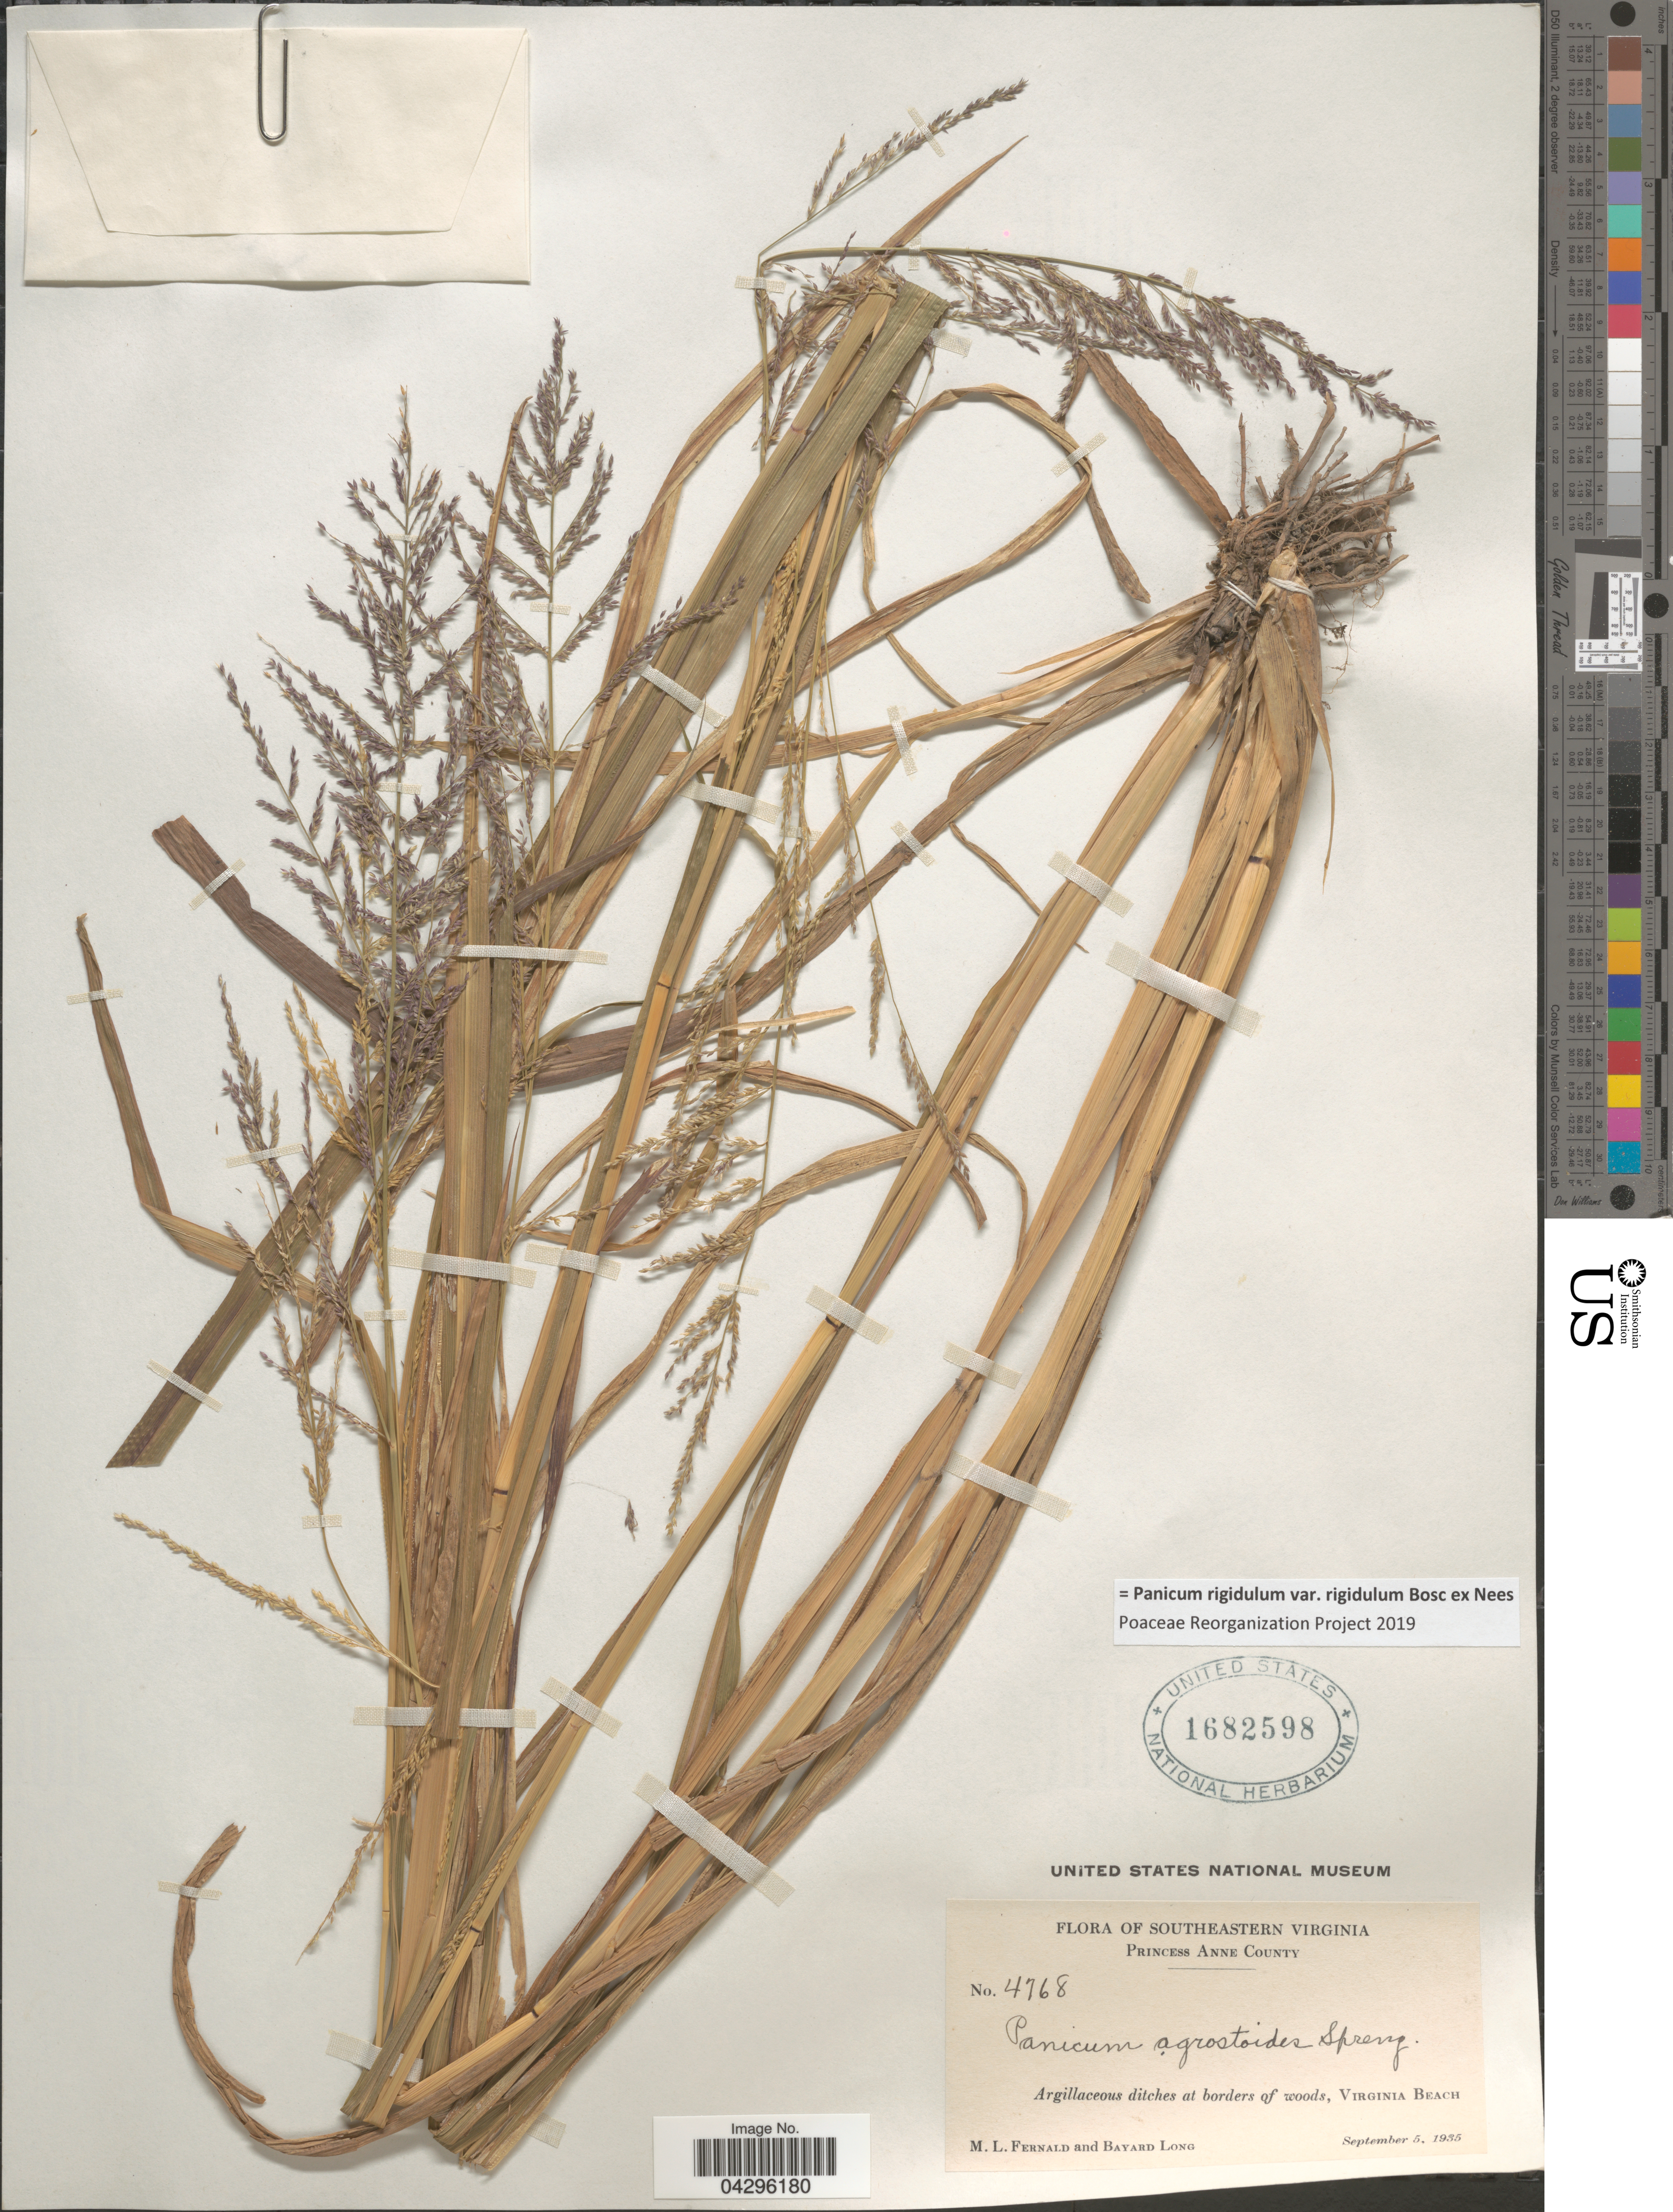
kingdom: Plantae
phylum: Tracheophyta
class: Liliopsida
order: Poales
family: Poaceae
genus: Panicum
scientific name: Panicum rigidulum var. rigidulum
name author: Bosc ex Nees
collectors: M. L. Fernald & B. Long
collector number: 4768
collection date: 1935-09-05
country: United States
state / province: Virginia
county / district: City of Virginia Beach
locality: Southeastern Virginia. Princess Anne County. At borders of woods, Virginia Beach.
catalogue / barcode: US 1682598